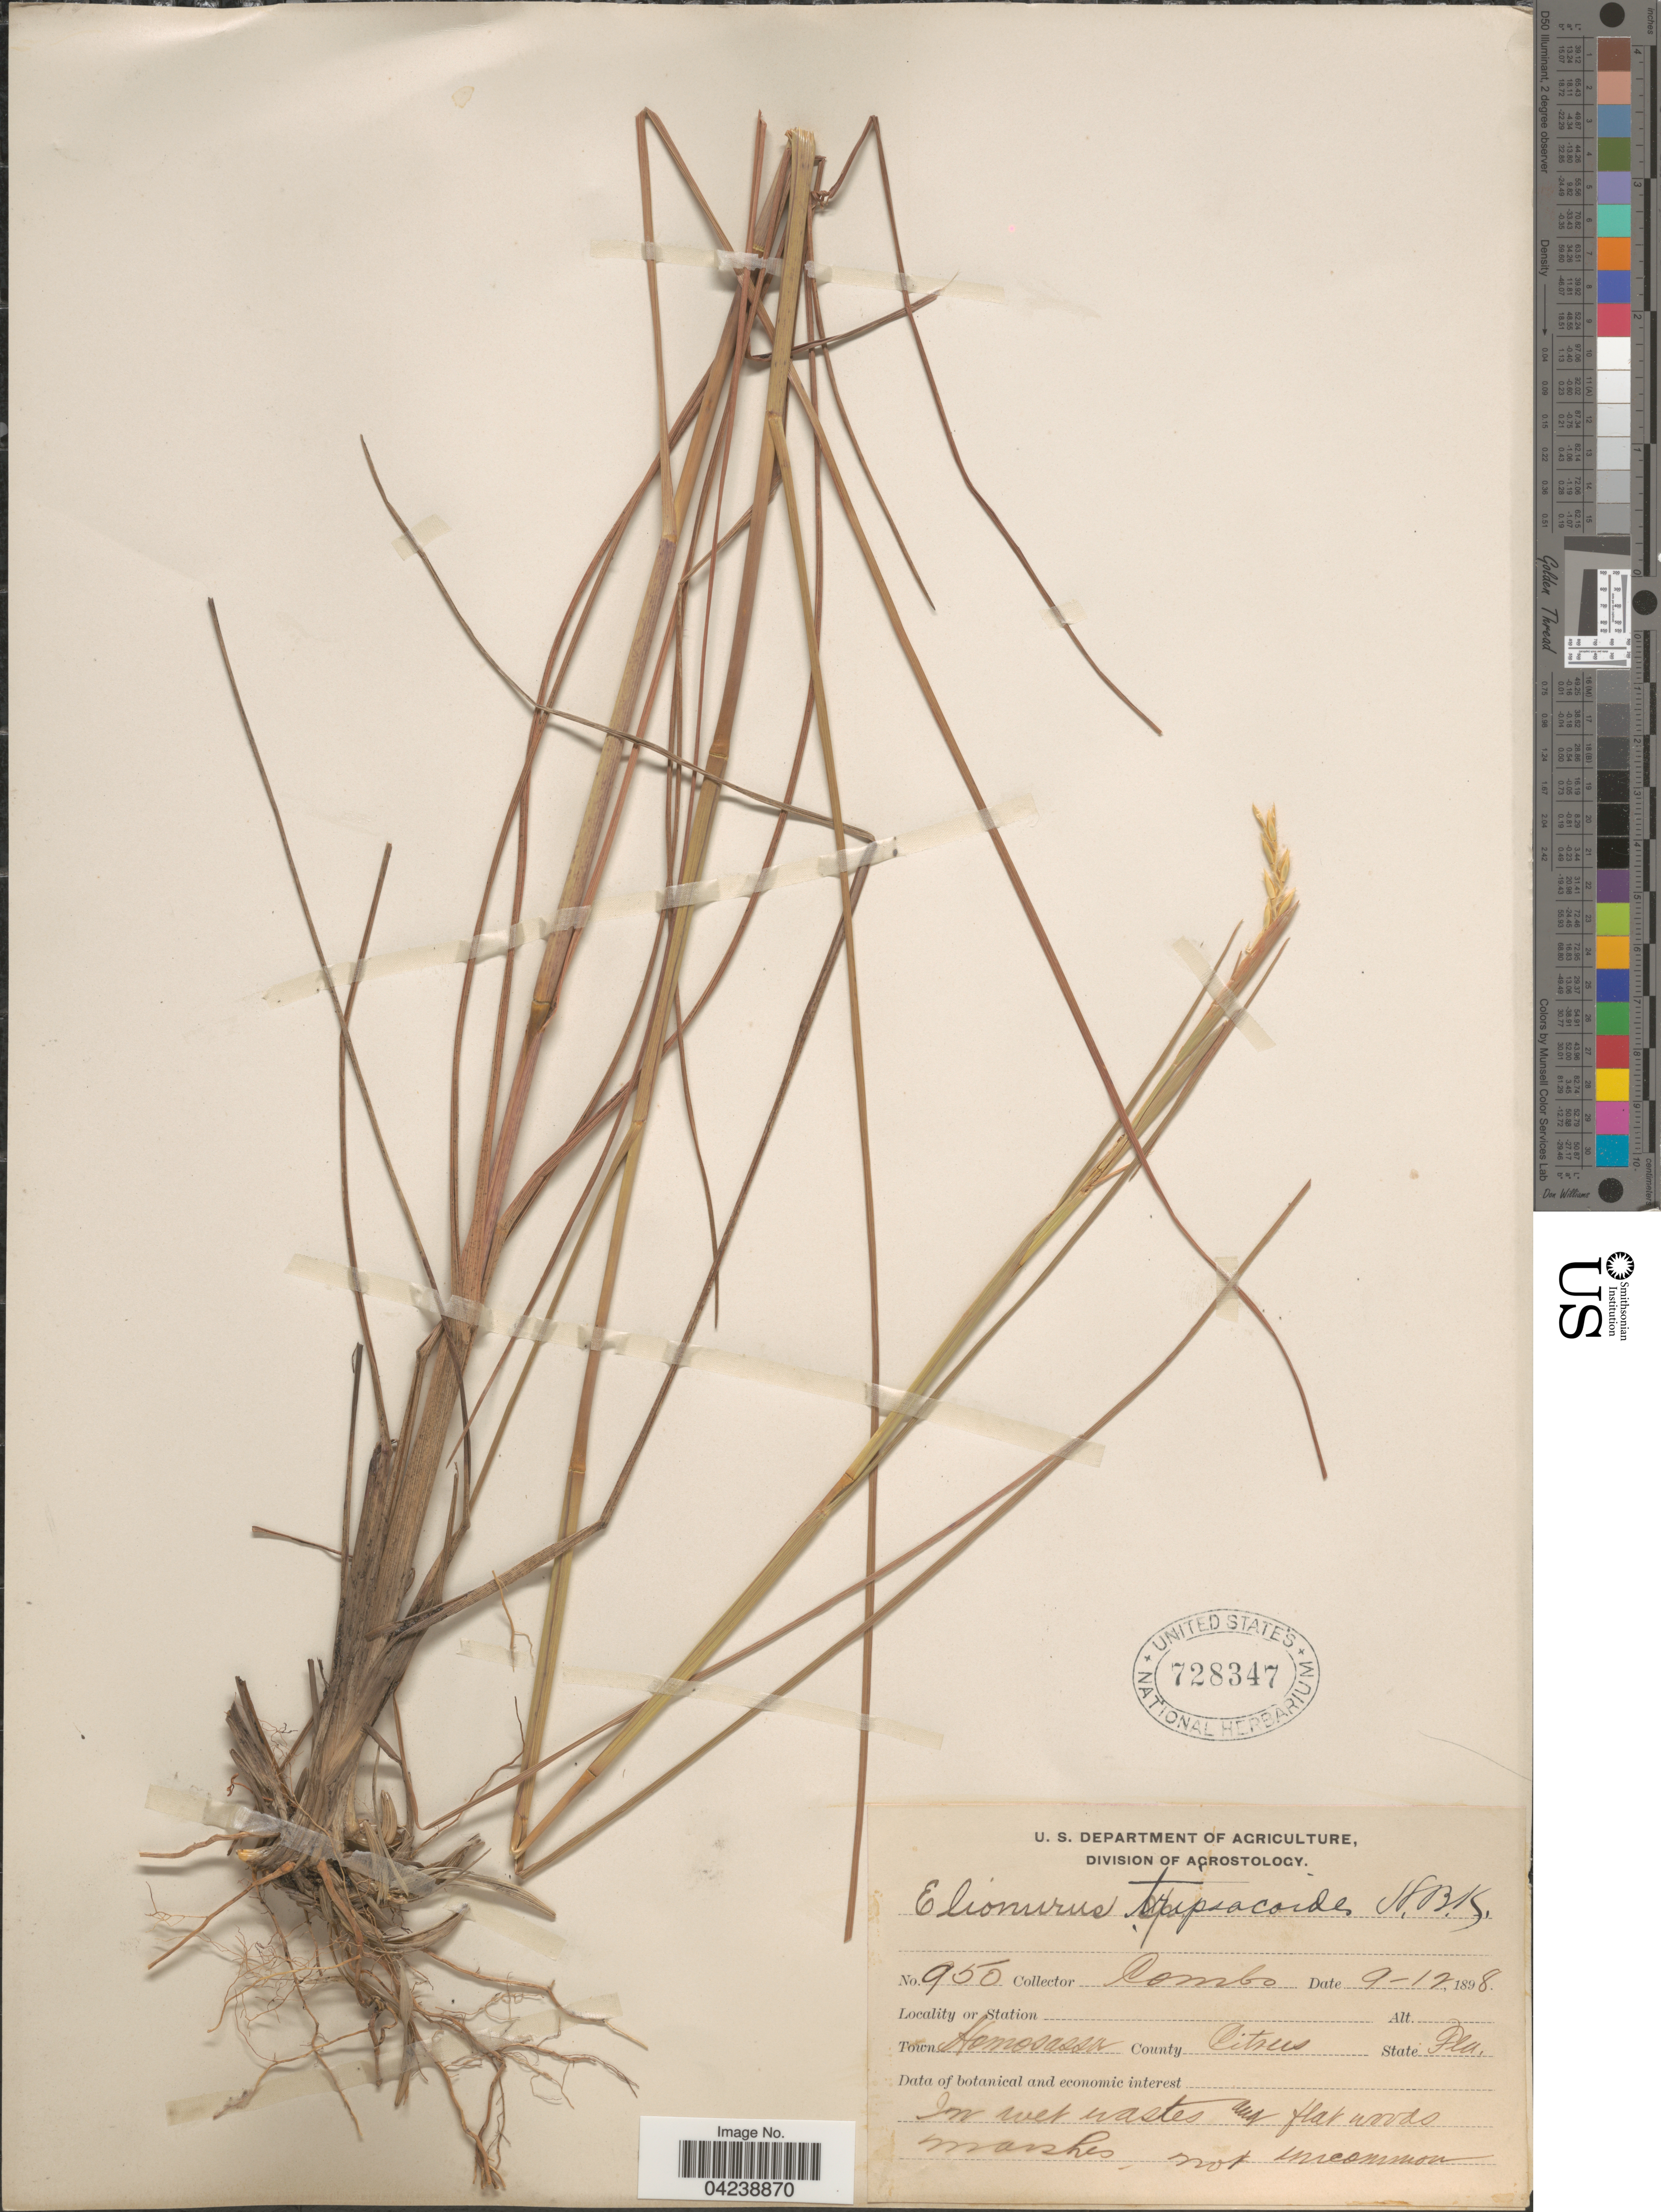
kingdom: Plantae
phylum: Tracheophyta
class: Liliopsida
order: Poales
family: Poaceae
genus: Elionurus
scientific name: Elionurus tripsacoides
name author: Humb. & Bonpl. ex Willd.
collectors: -. Combs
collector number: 950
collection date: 1898-09-12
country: United States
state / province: Florida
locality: Town Homosassa. County Citrus.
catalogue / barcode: US 728347